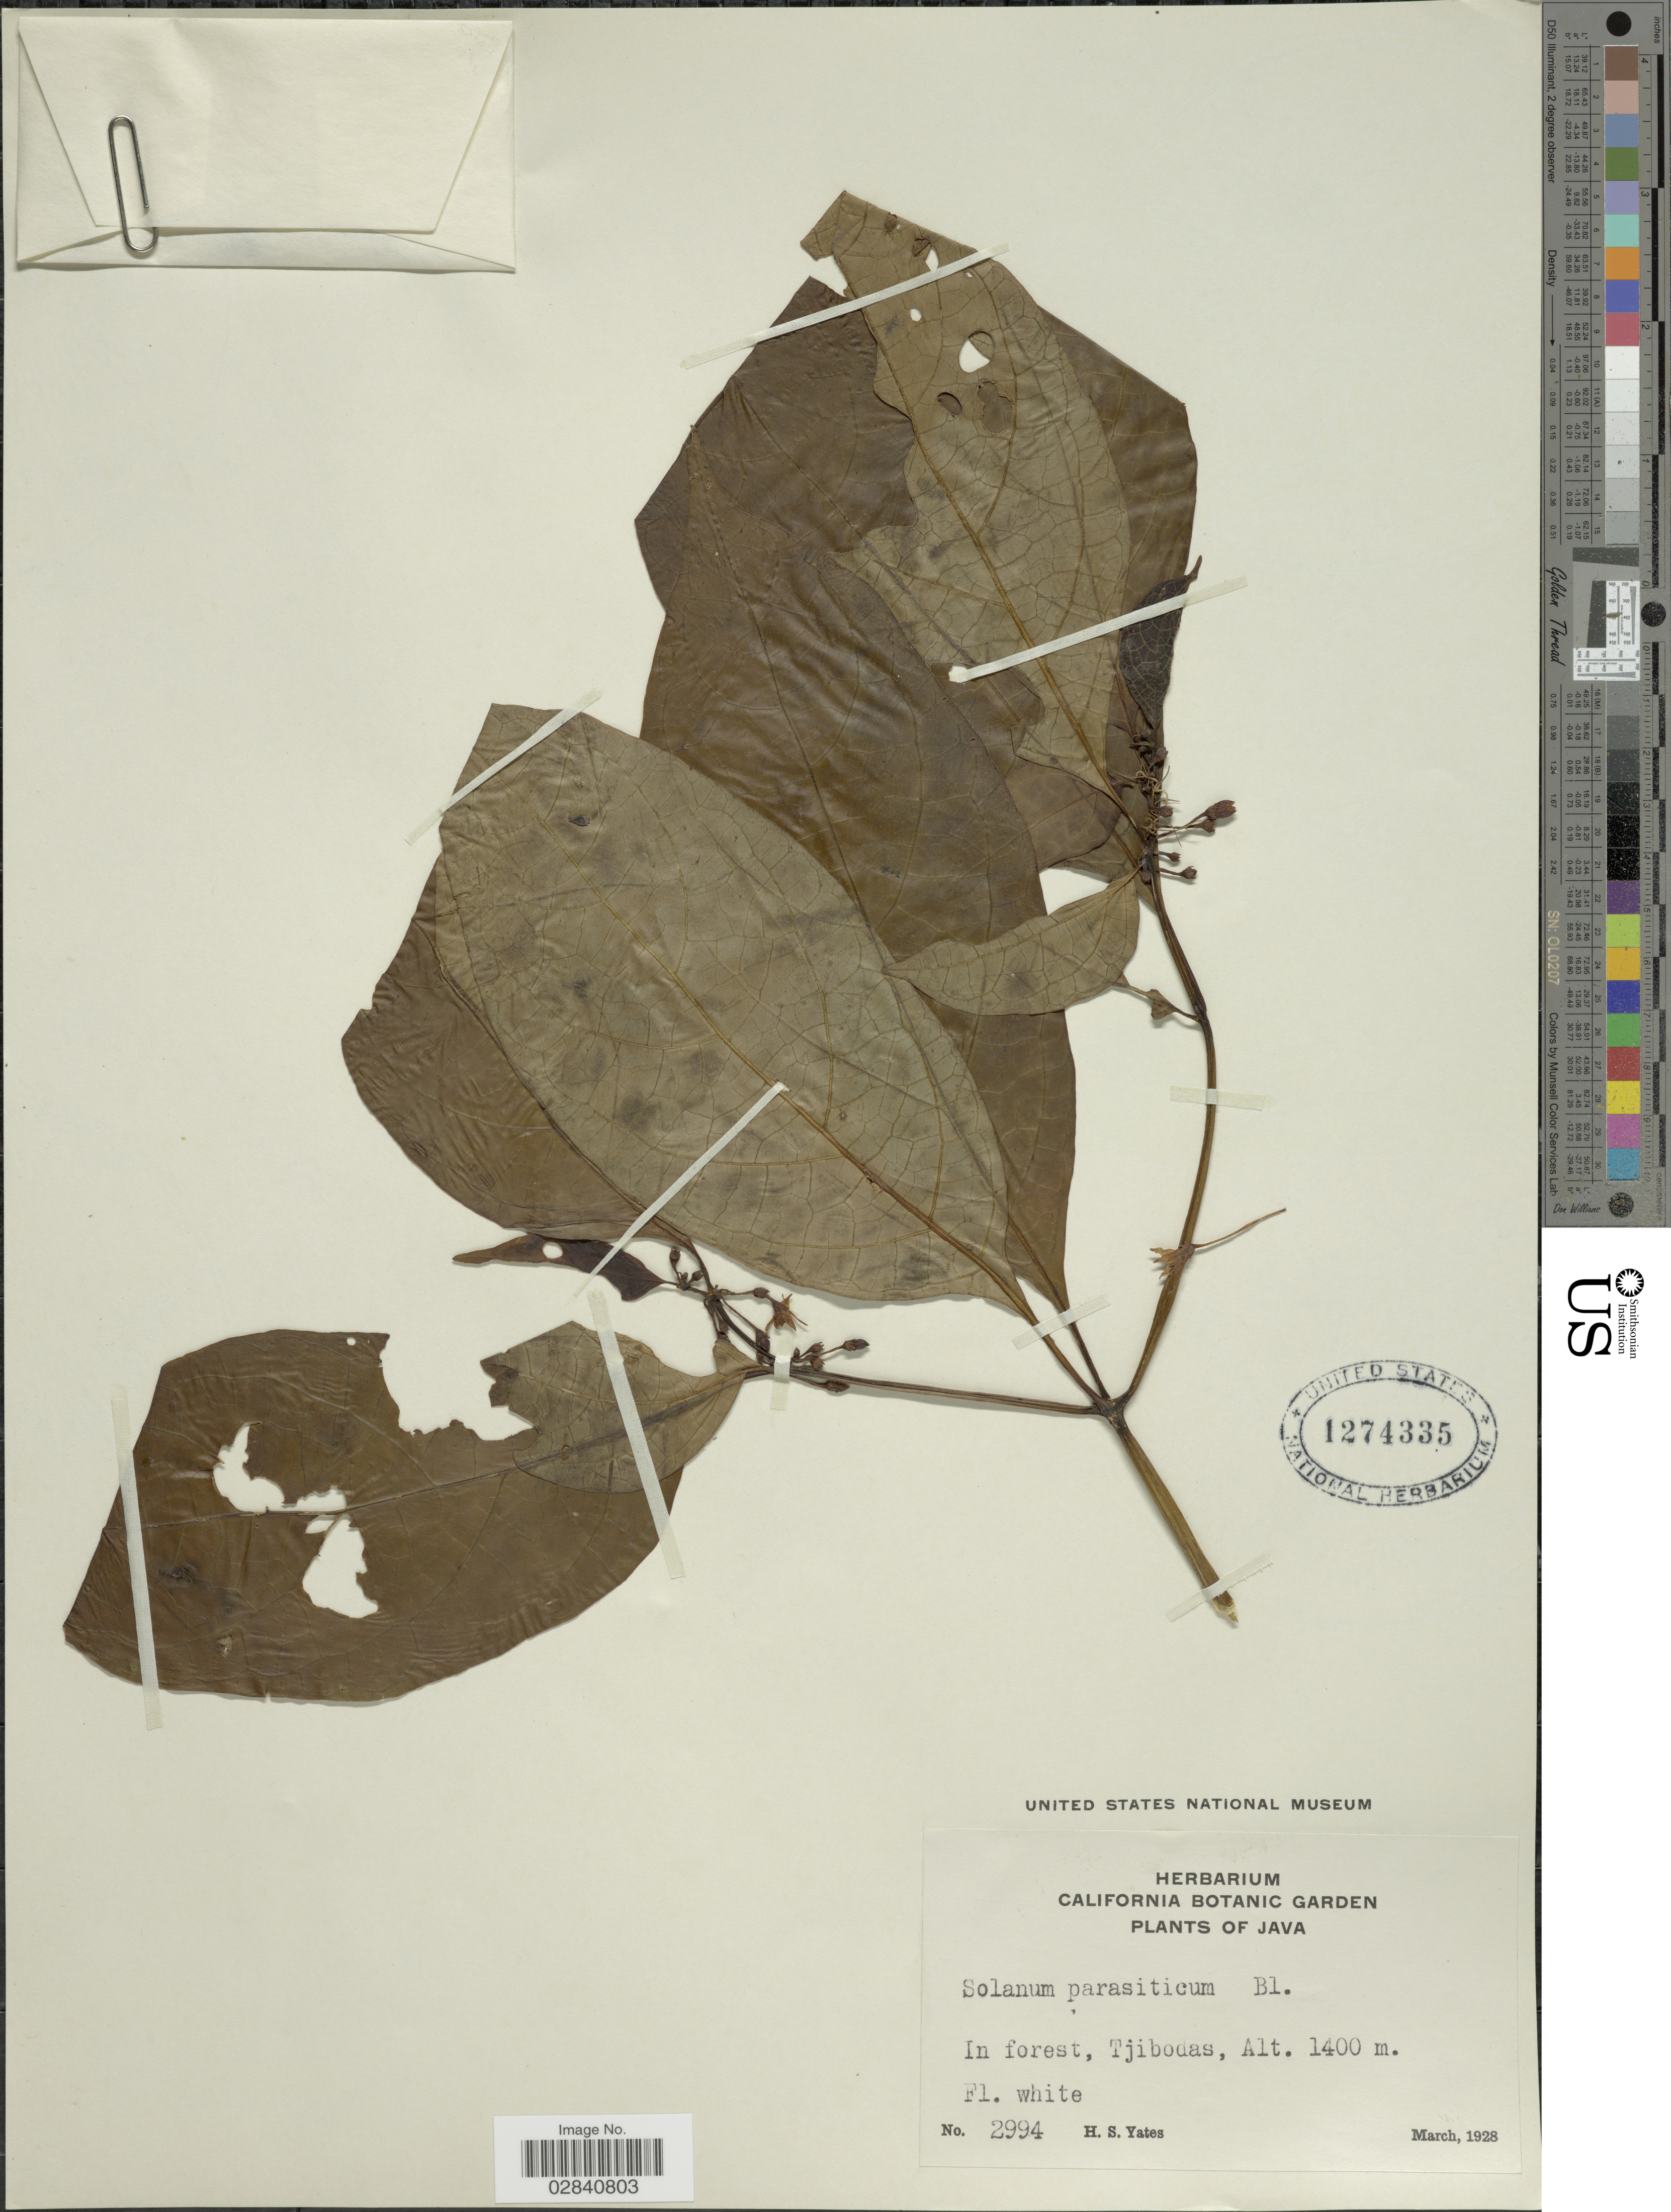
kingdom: Plantae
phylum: Tracheophyta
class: Magnoliopsida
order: Solanales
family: Solanaceae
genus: Lycianthes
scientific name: Lycianthes laevis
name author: (Dunal) Bitter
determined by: Knapp, S. D.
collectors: H. S. Yates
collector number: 2994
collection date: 1928-03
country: Indonesia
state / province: Java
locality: In forest, Tjibodas.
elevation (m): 1400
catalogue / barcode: US 1274335